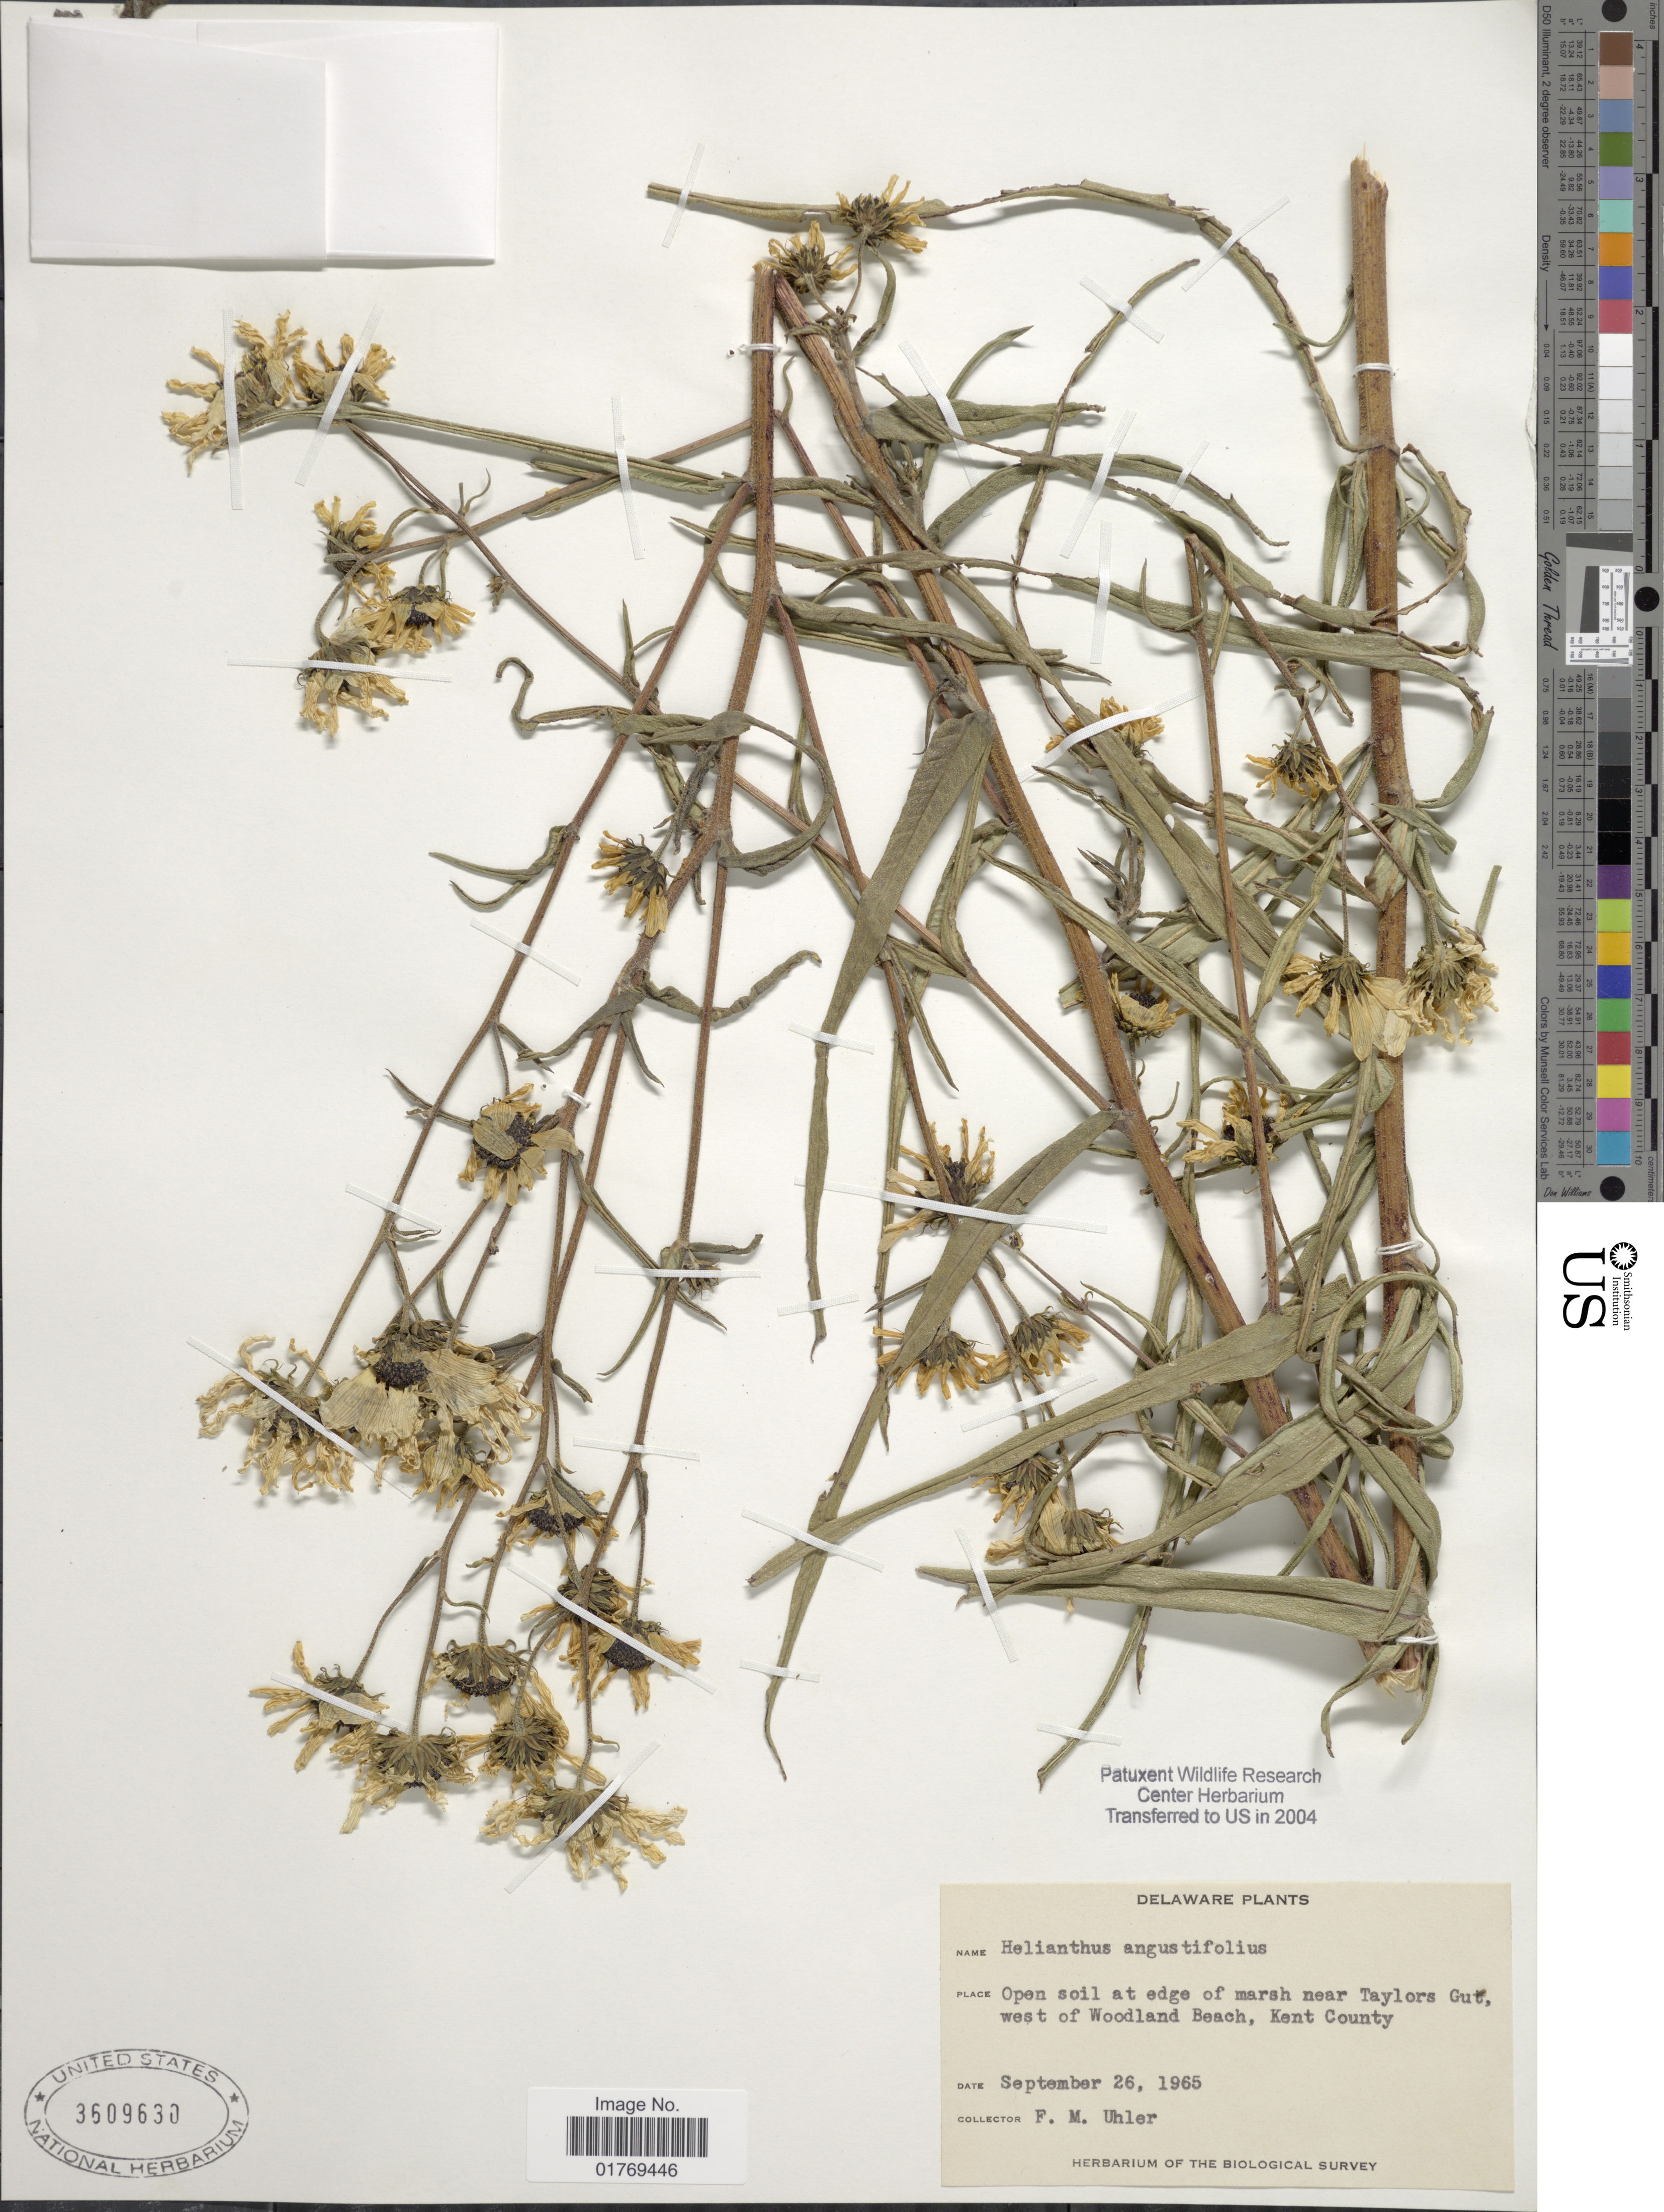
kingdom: Plantae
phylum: Tracheophyta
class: Magnoliopsida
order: Asterales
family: Asteraceae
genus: Helianthus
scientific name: Helianthus angustifolius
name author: L.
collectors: F. M. Uhler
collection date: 1965-09-26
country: United States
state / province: Delaware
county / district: Kent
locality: Open soil at edge of marsh near Taylors Gut, west of Woodland Beach, Kent County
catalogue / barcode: US 3609630